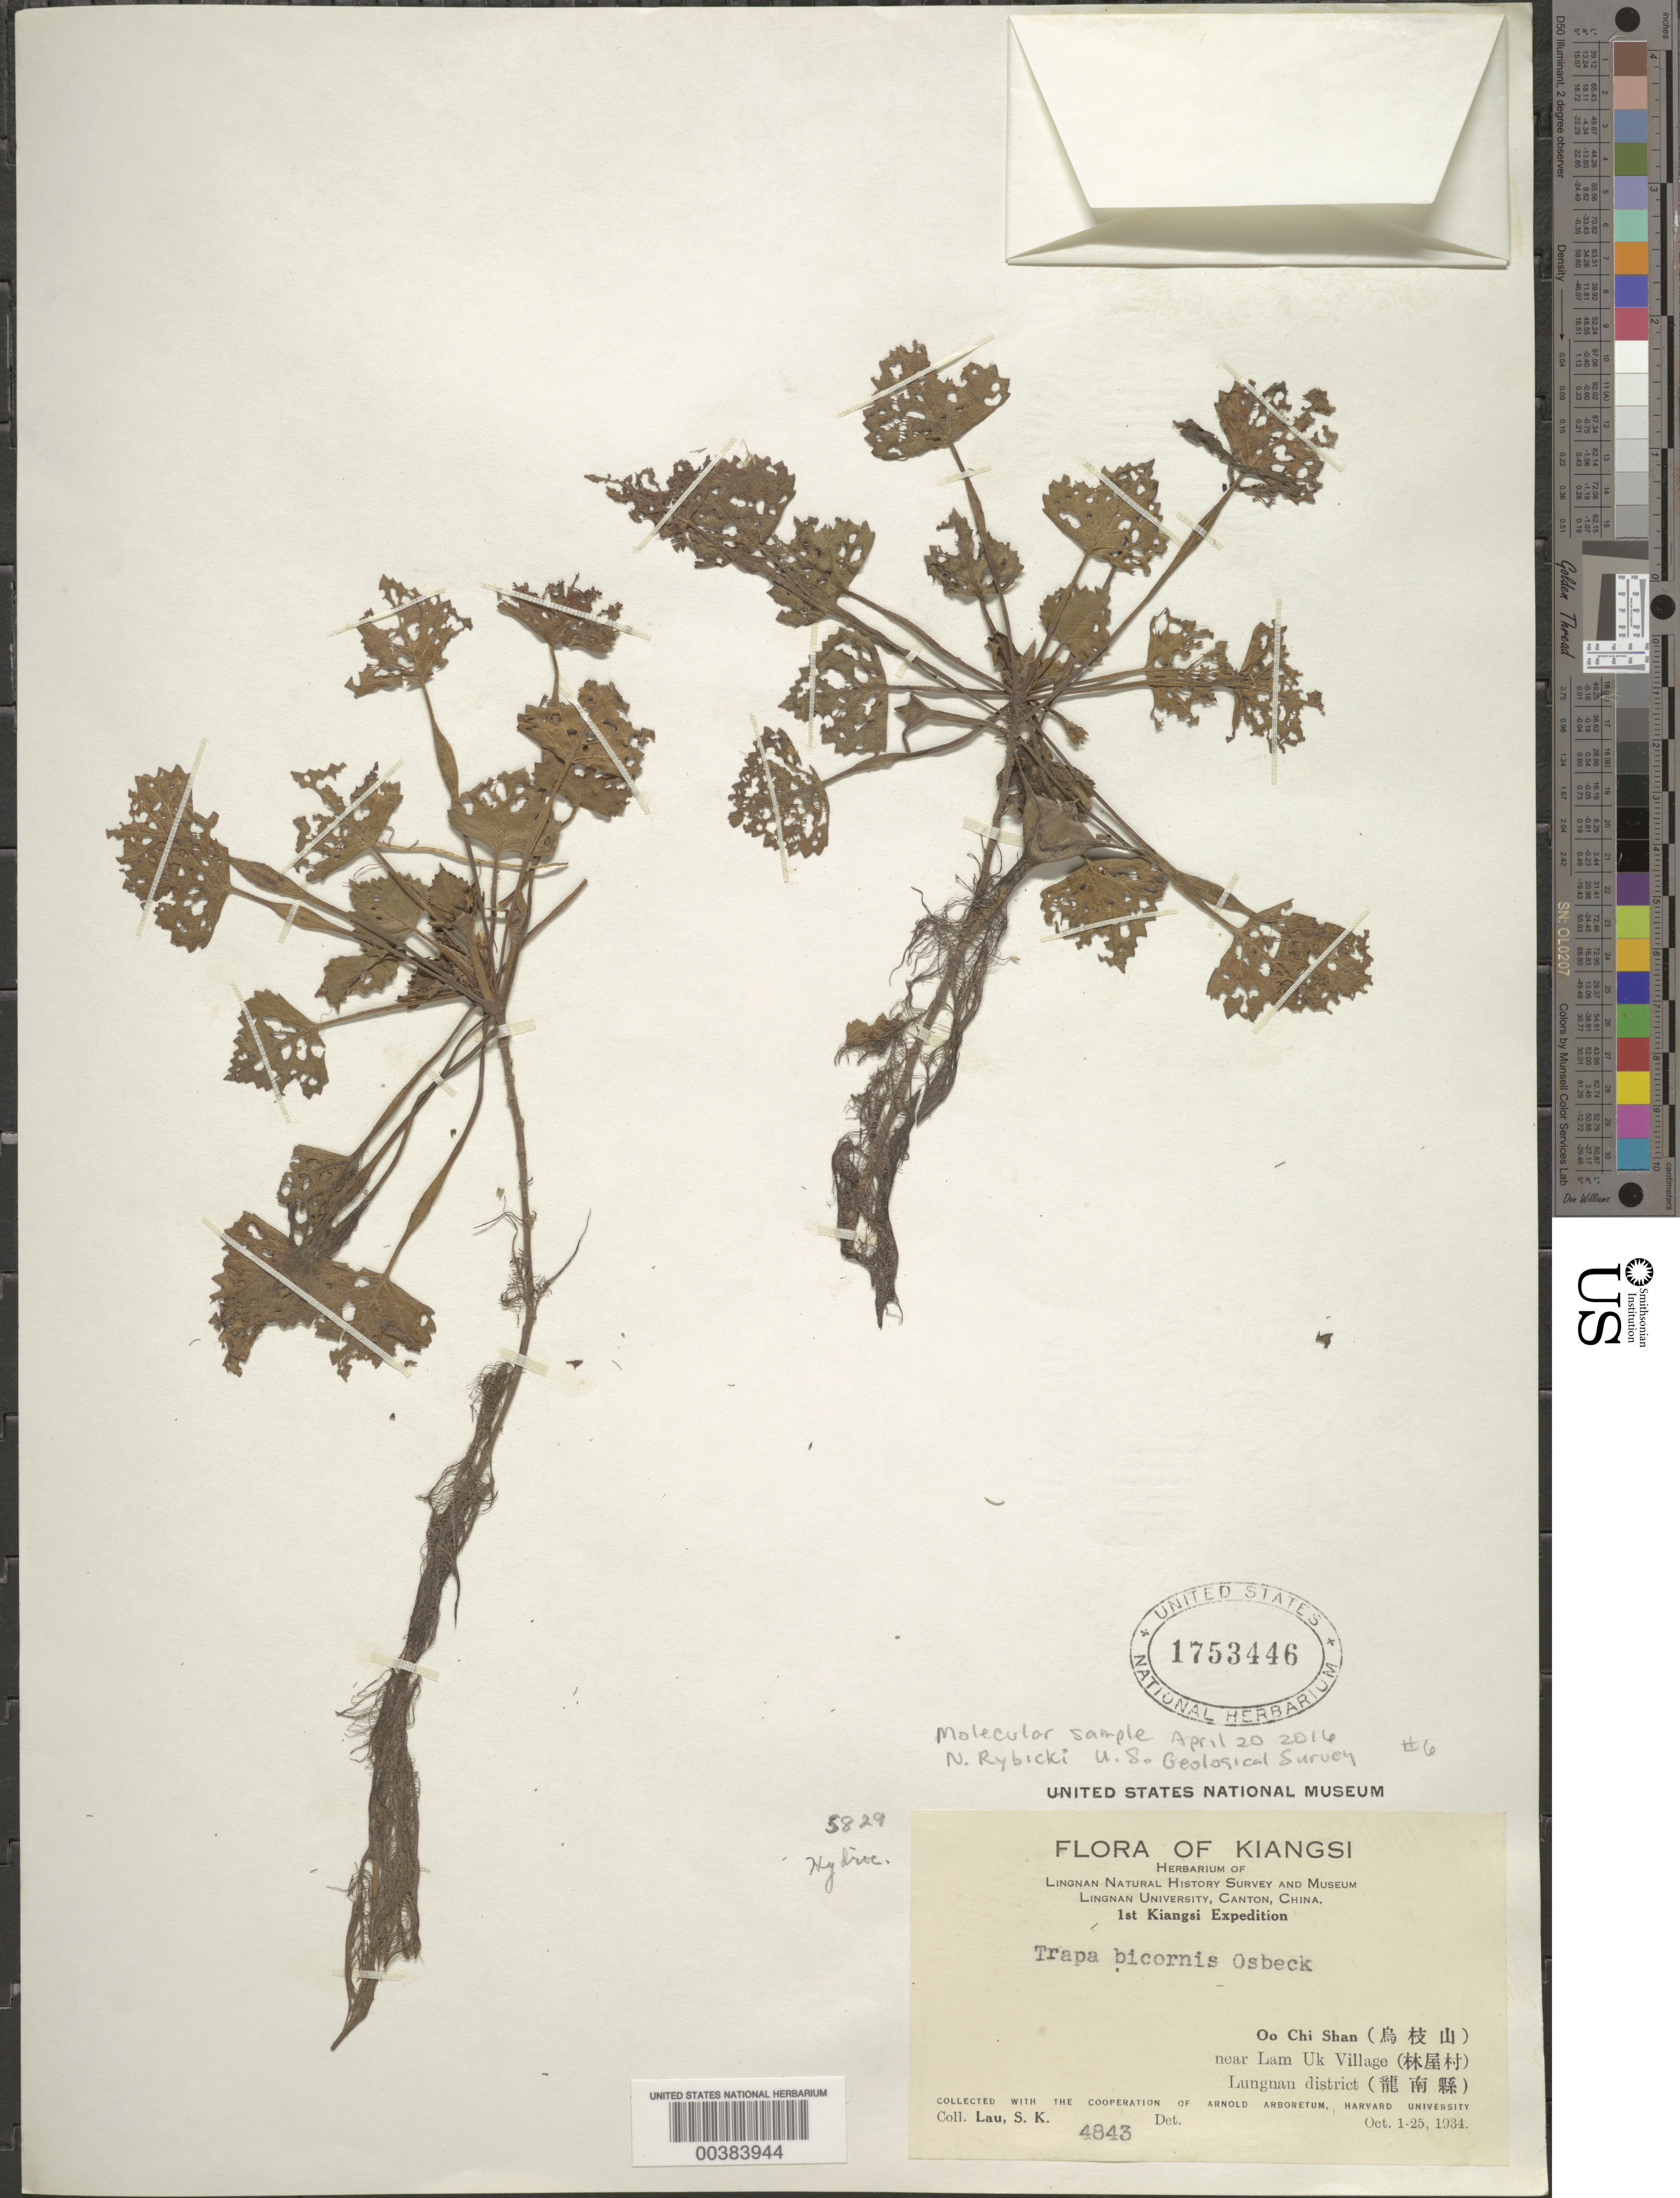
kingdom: Plantae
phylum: Tracheophyta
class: Magnoliopsida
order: Myrtales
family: Lythraceae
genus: Trapa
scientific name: Trapa bicornis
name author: L. f.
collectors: S. K. Lau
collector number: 4843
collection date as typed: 01 Oct 1934 to 25 Oct 1934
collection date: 1934-10-01/1934-10-25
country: China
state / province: Jiangxi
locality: Oo chi shan near lam uk, lungnan dist.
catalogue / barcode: US 1753446